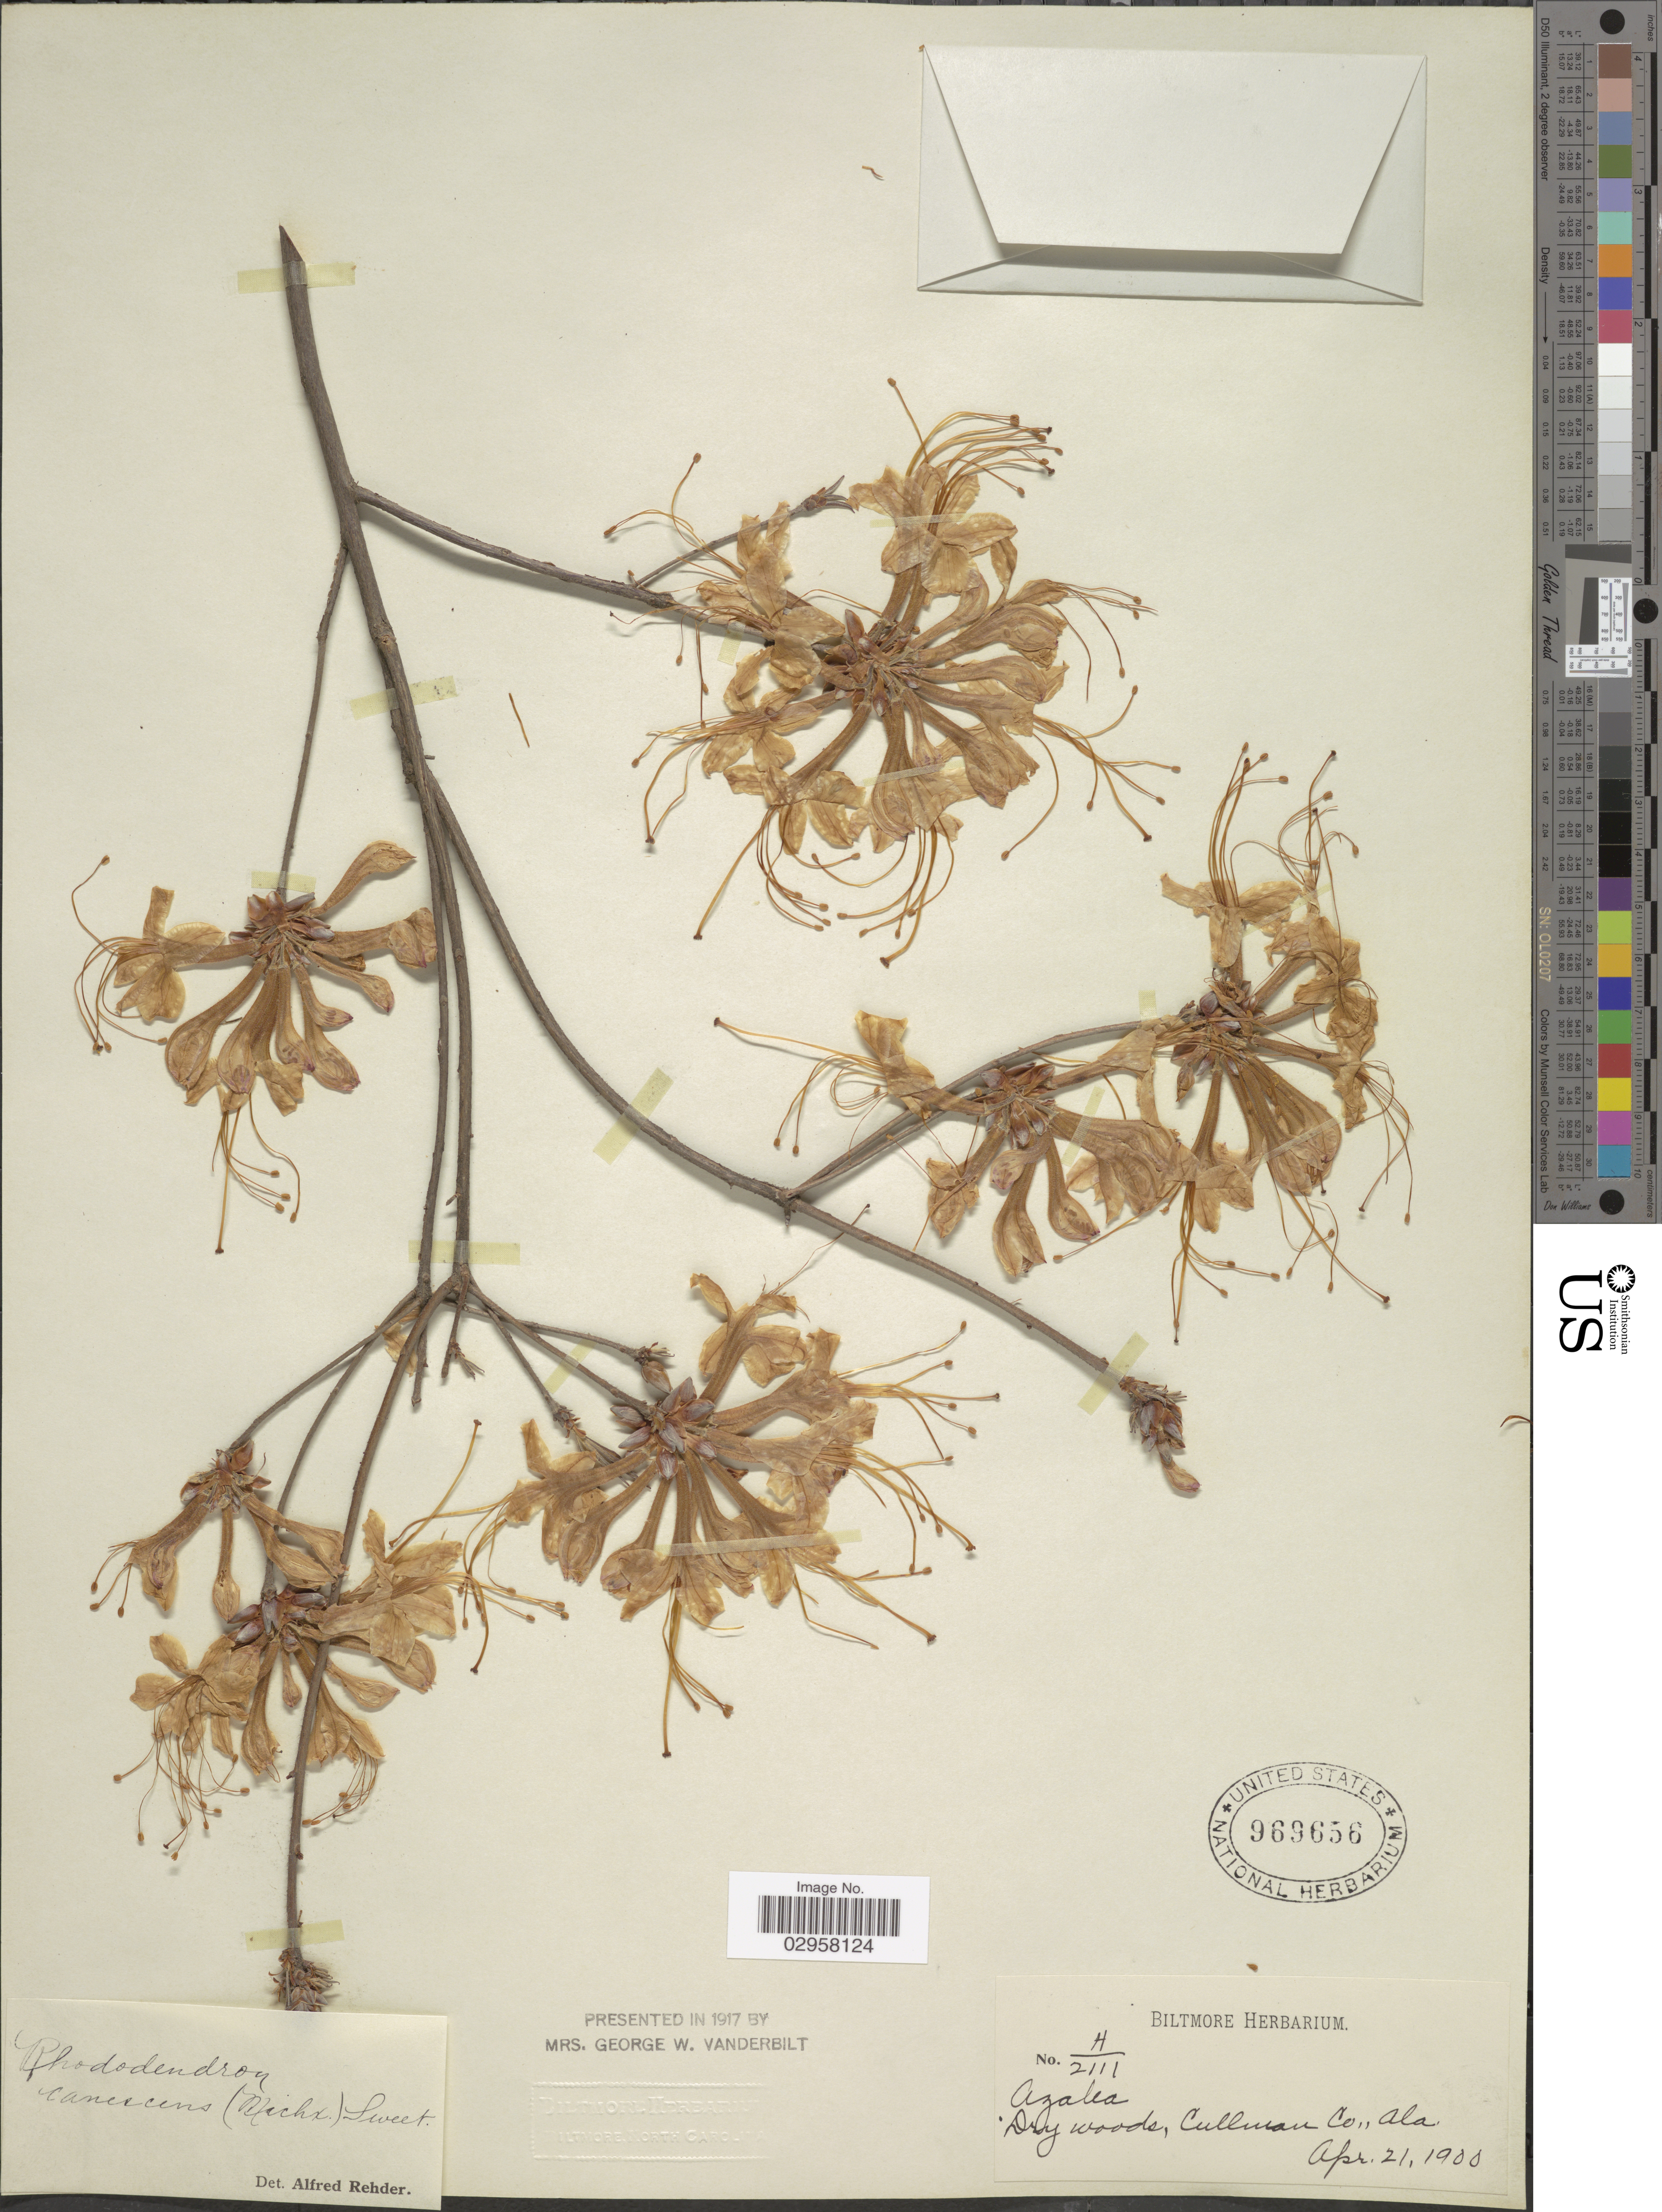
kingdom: Plantae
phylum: Tracheophyta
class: Magnoliopsida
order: Ericales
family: Ericaceae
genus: Rhododendron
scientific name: Rhododendron canescens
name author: (Michx.) Sweet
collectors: ex herb. Biltmore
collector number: H/2111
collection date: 1900-04-21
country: United States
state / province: Alabama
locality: Dry woods, Cullman Co.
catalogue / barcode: US 969656